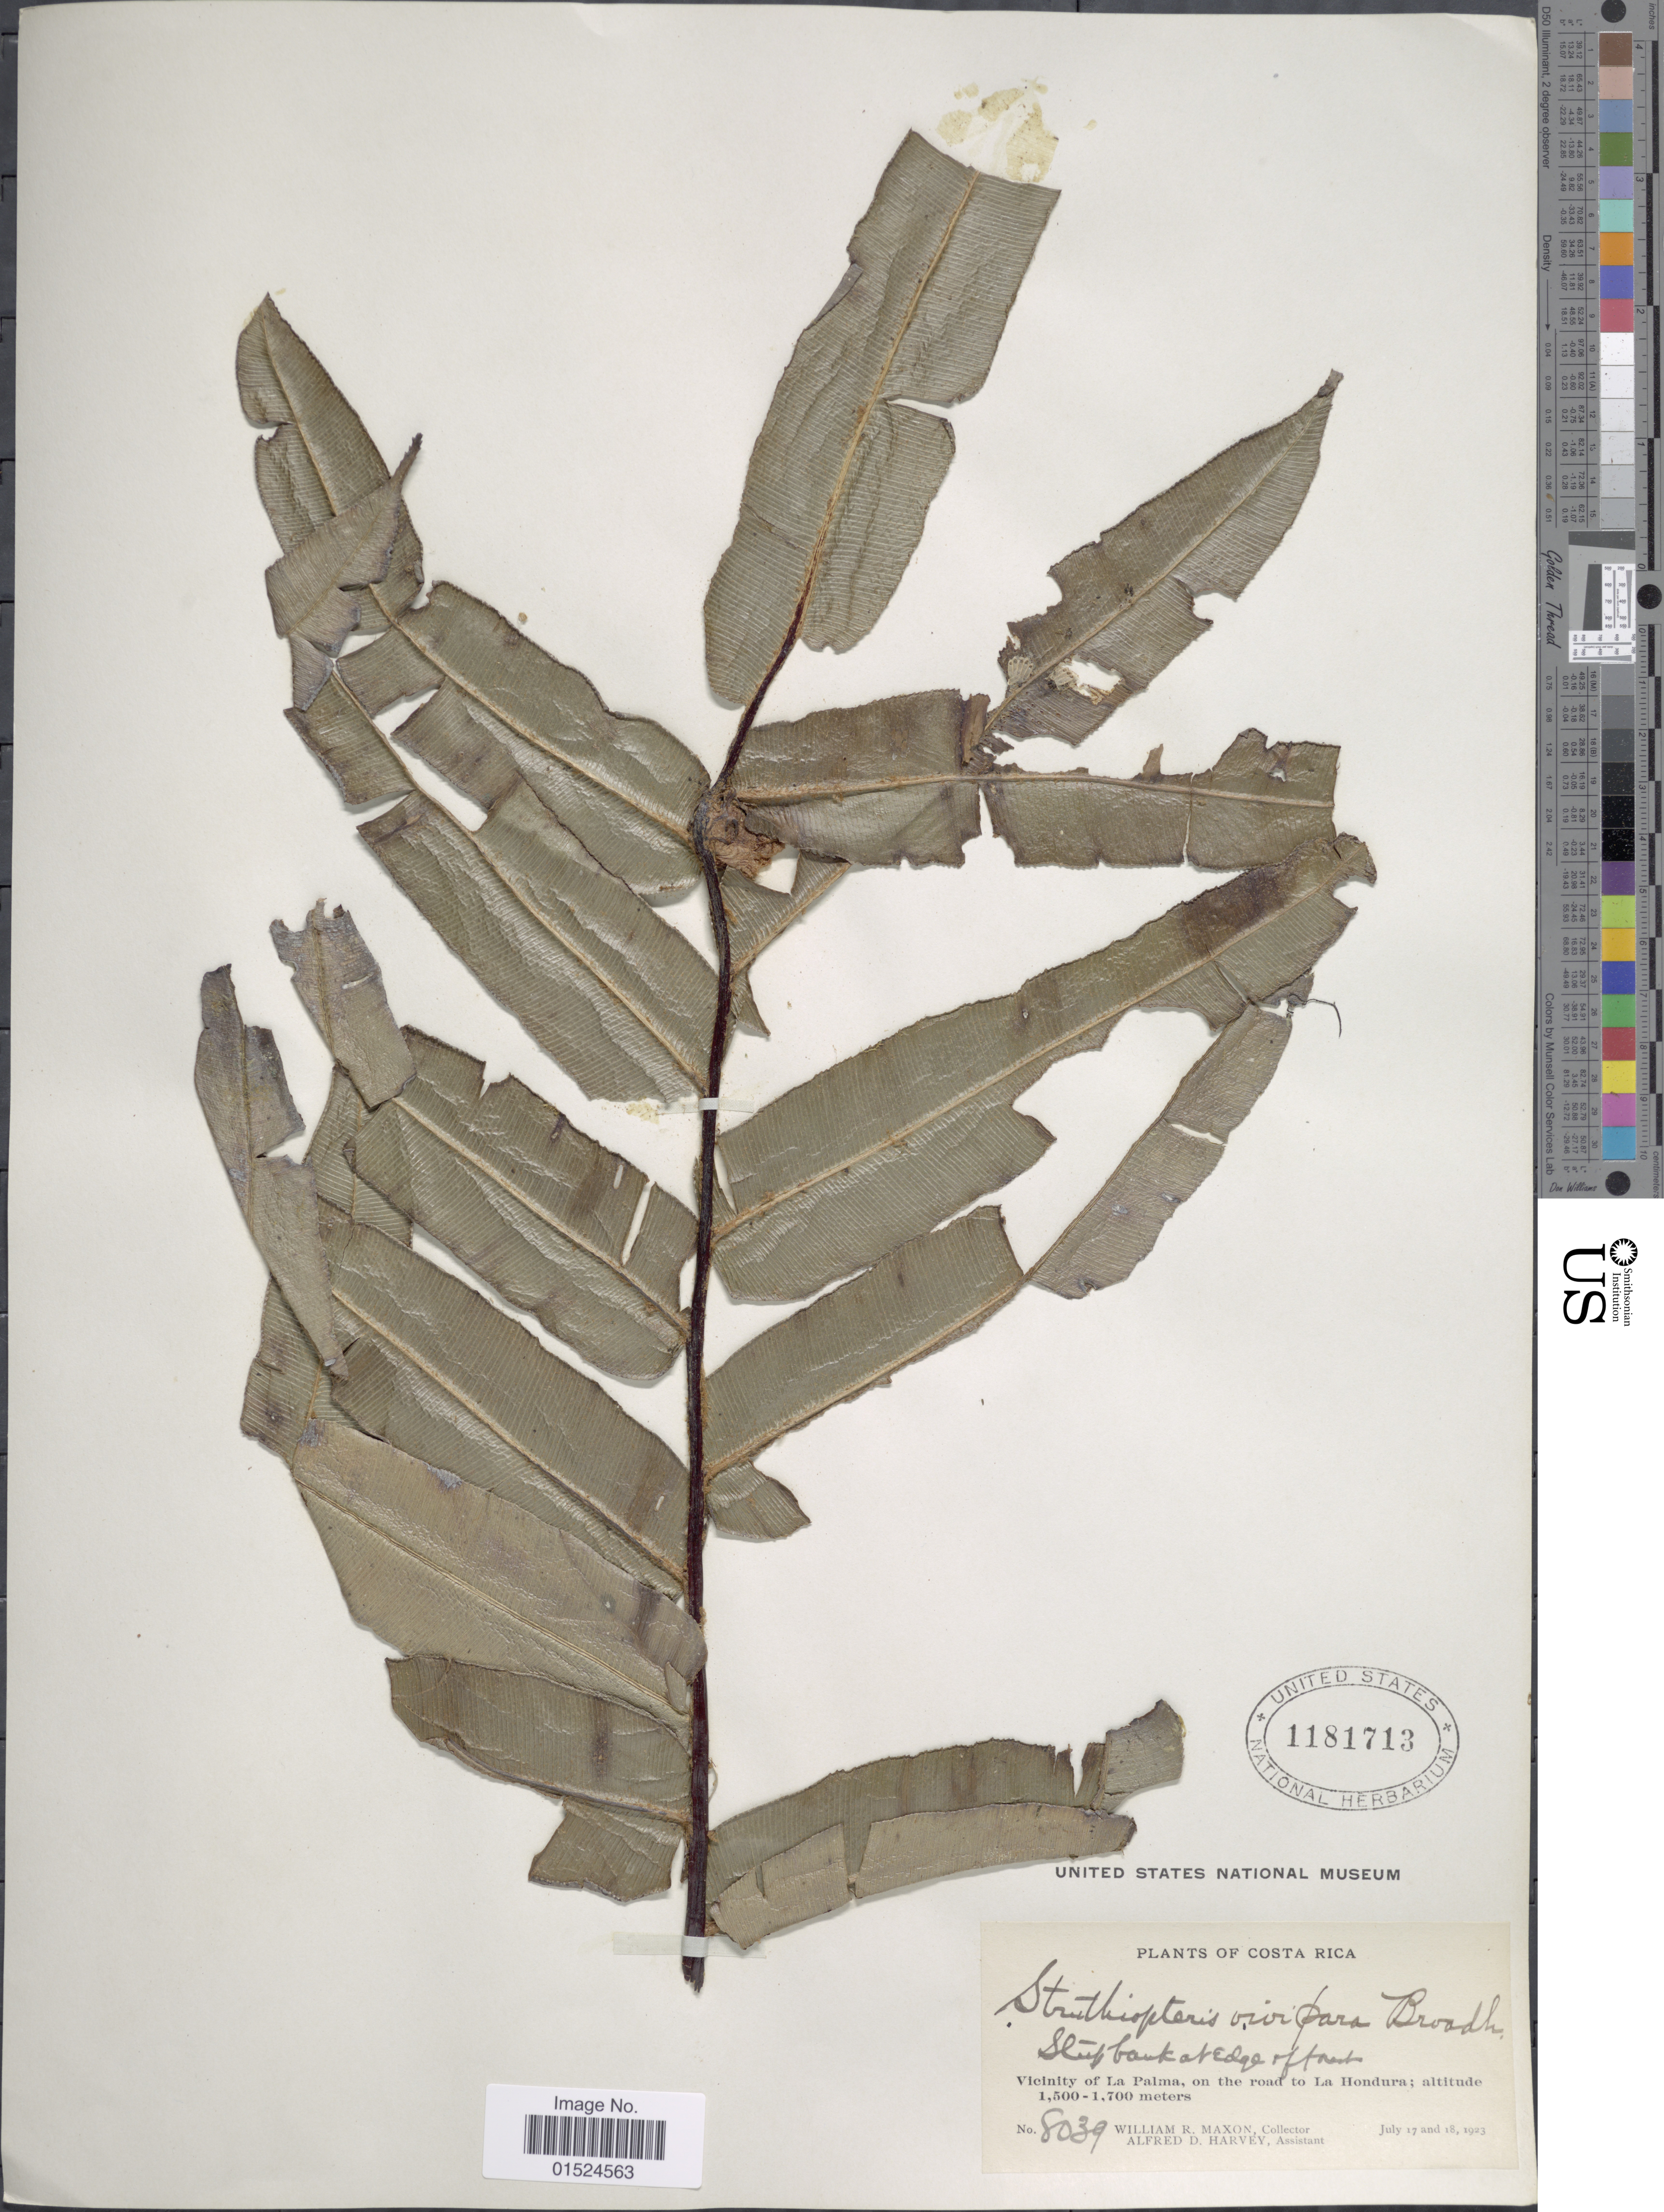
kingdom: Plantae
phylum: Tracheophyta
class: Polypodiopsida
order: Polypodiales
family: Blechnaceae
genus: Blechnum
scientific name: Blechnum viviparum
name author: (Broadh.) C. Chr.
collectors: W. R. Maxon & A. D. Harvey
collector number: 8039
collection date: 1923-07-17/1923-07-18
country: Costa Rica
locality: Vicinity of La Palma, on the road to La Hondura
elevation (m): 1500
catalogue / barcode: US 1181713